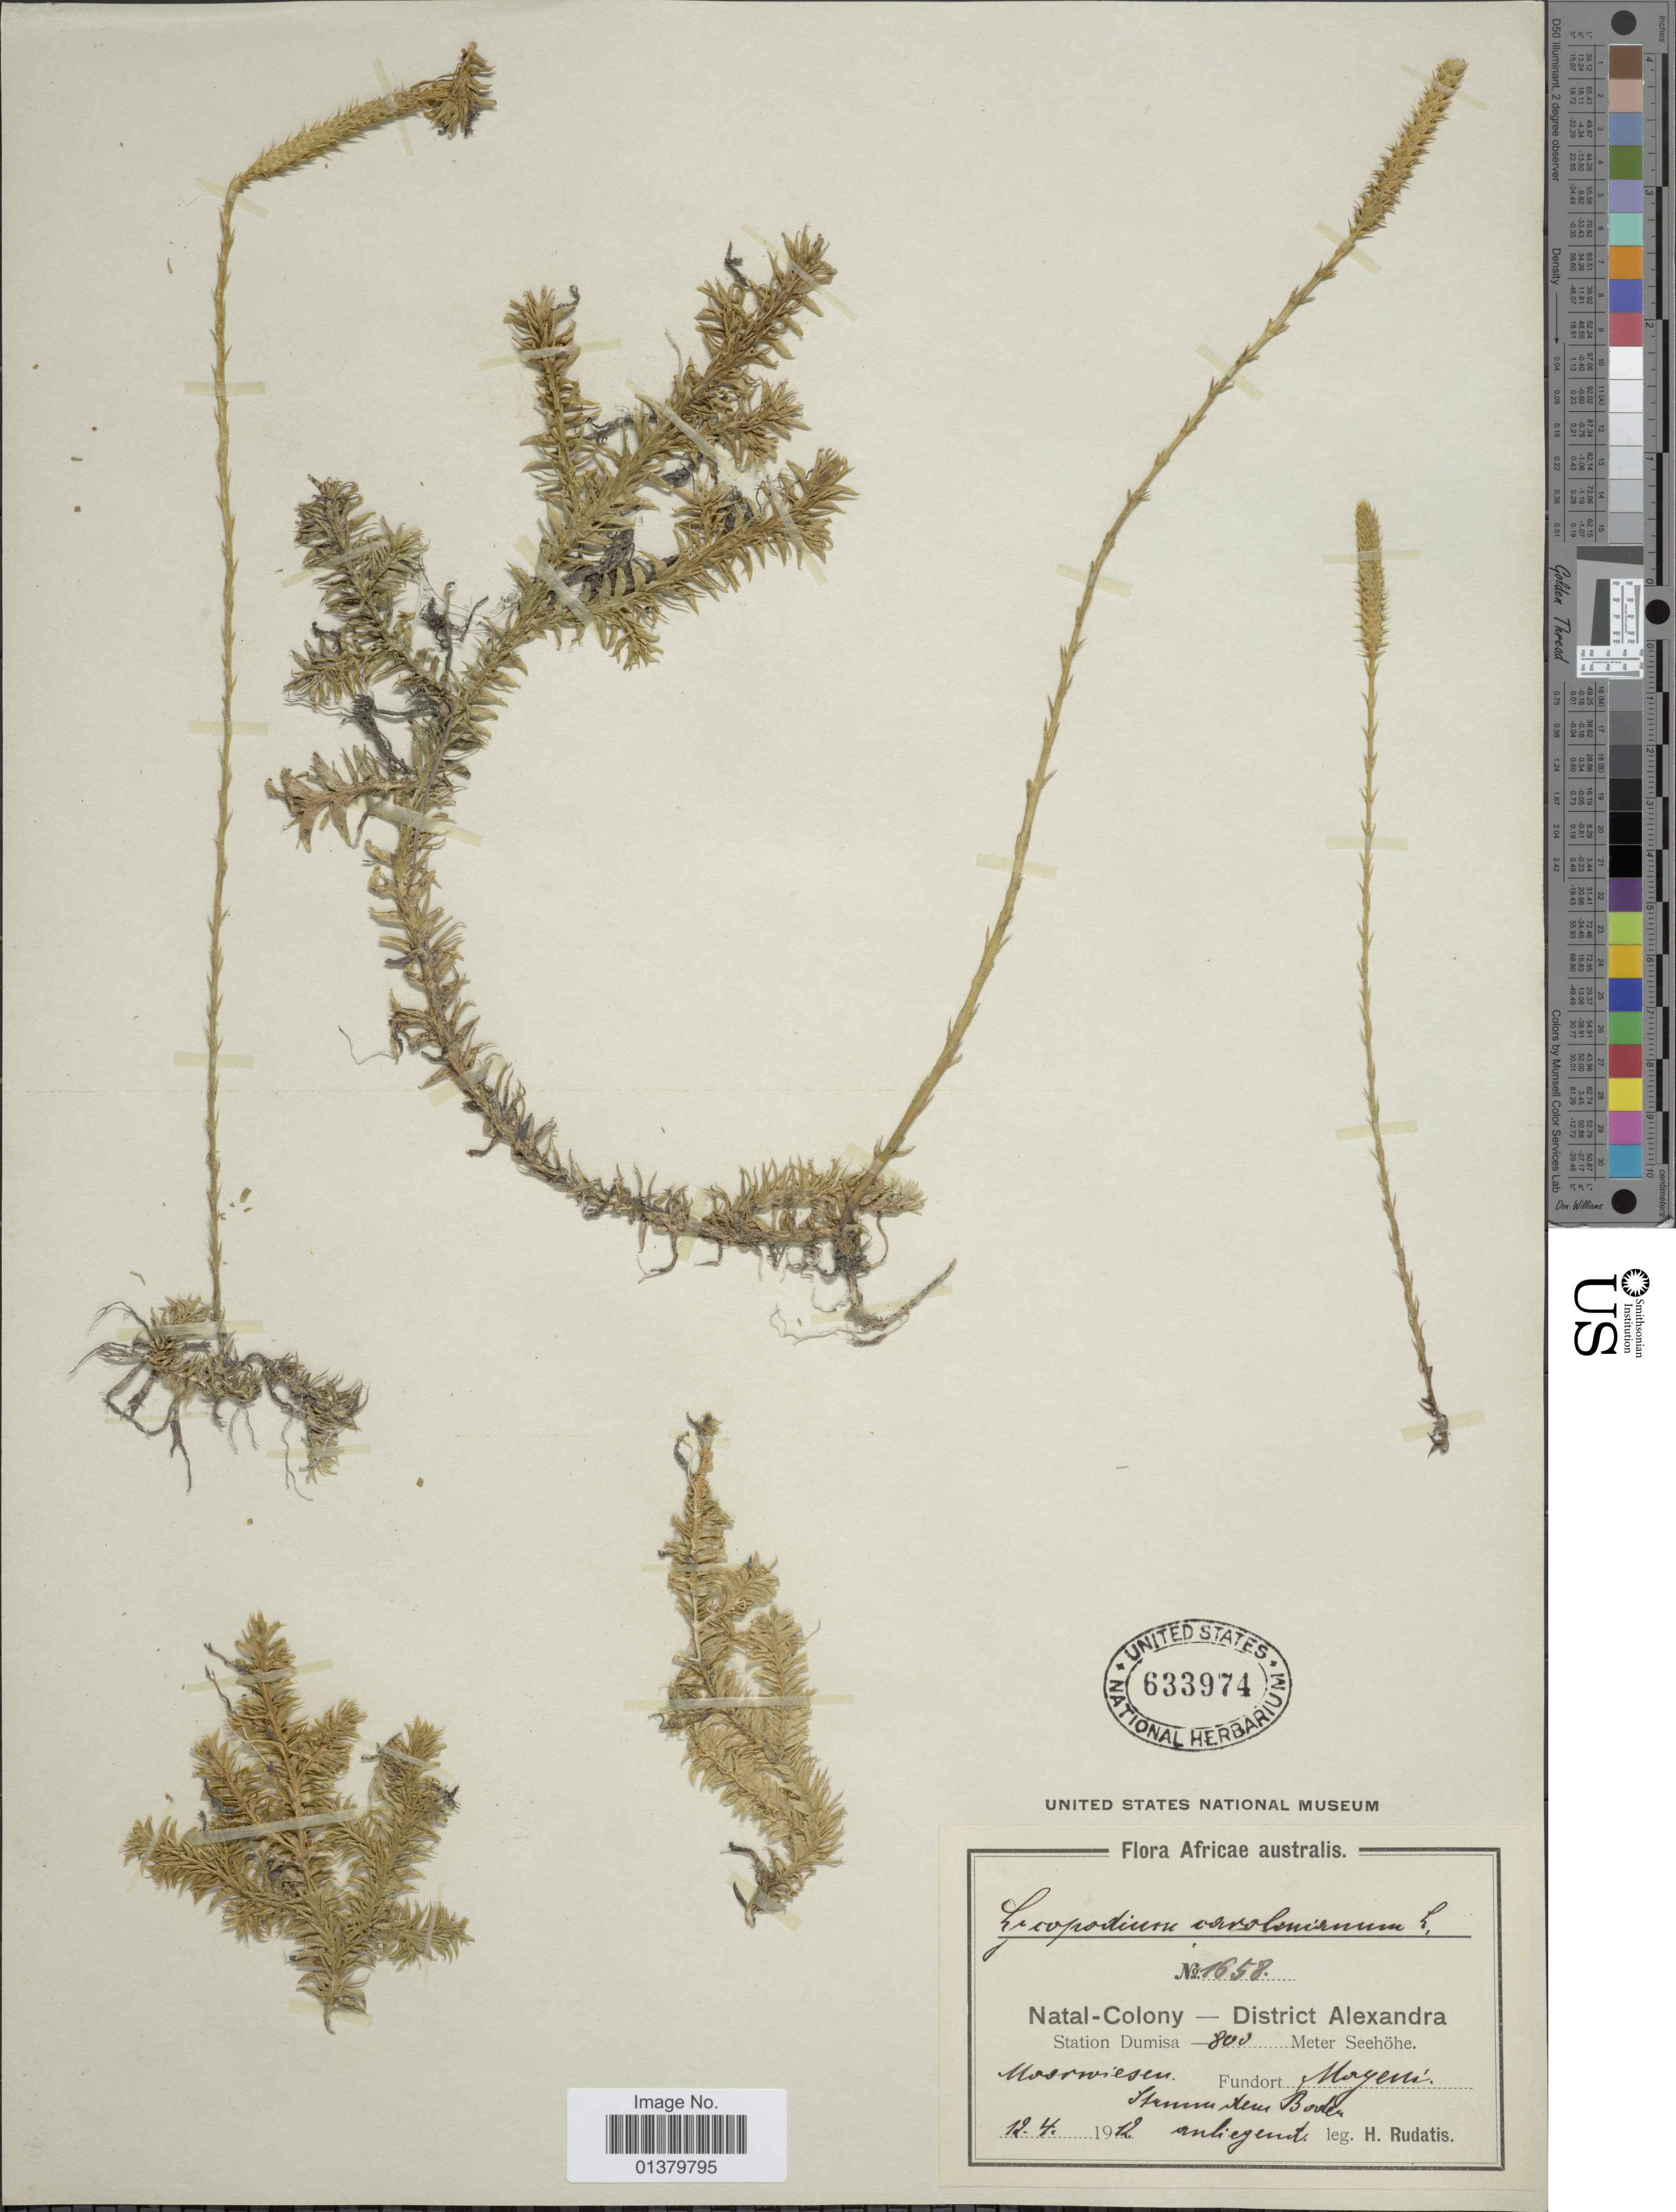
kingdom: Plantae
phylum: Tracheophyta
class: Lycopodiopsida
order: Lycopodiales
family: Lycopodiaceae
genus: Pseudolycopodiella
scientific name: Pseudolycopodiella caroliniana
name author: (L.) Holub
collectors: H. Rudatis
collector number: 1658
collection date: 1912-04-12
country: South Africa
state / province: KwaZulu-Natal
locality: Africae australis, Natal-Colony - District Alexander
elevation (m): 800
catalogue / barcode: US 633974